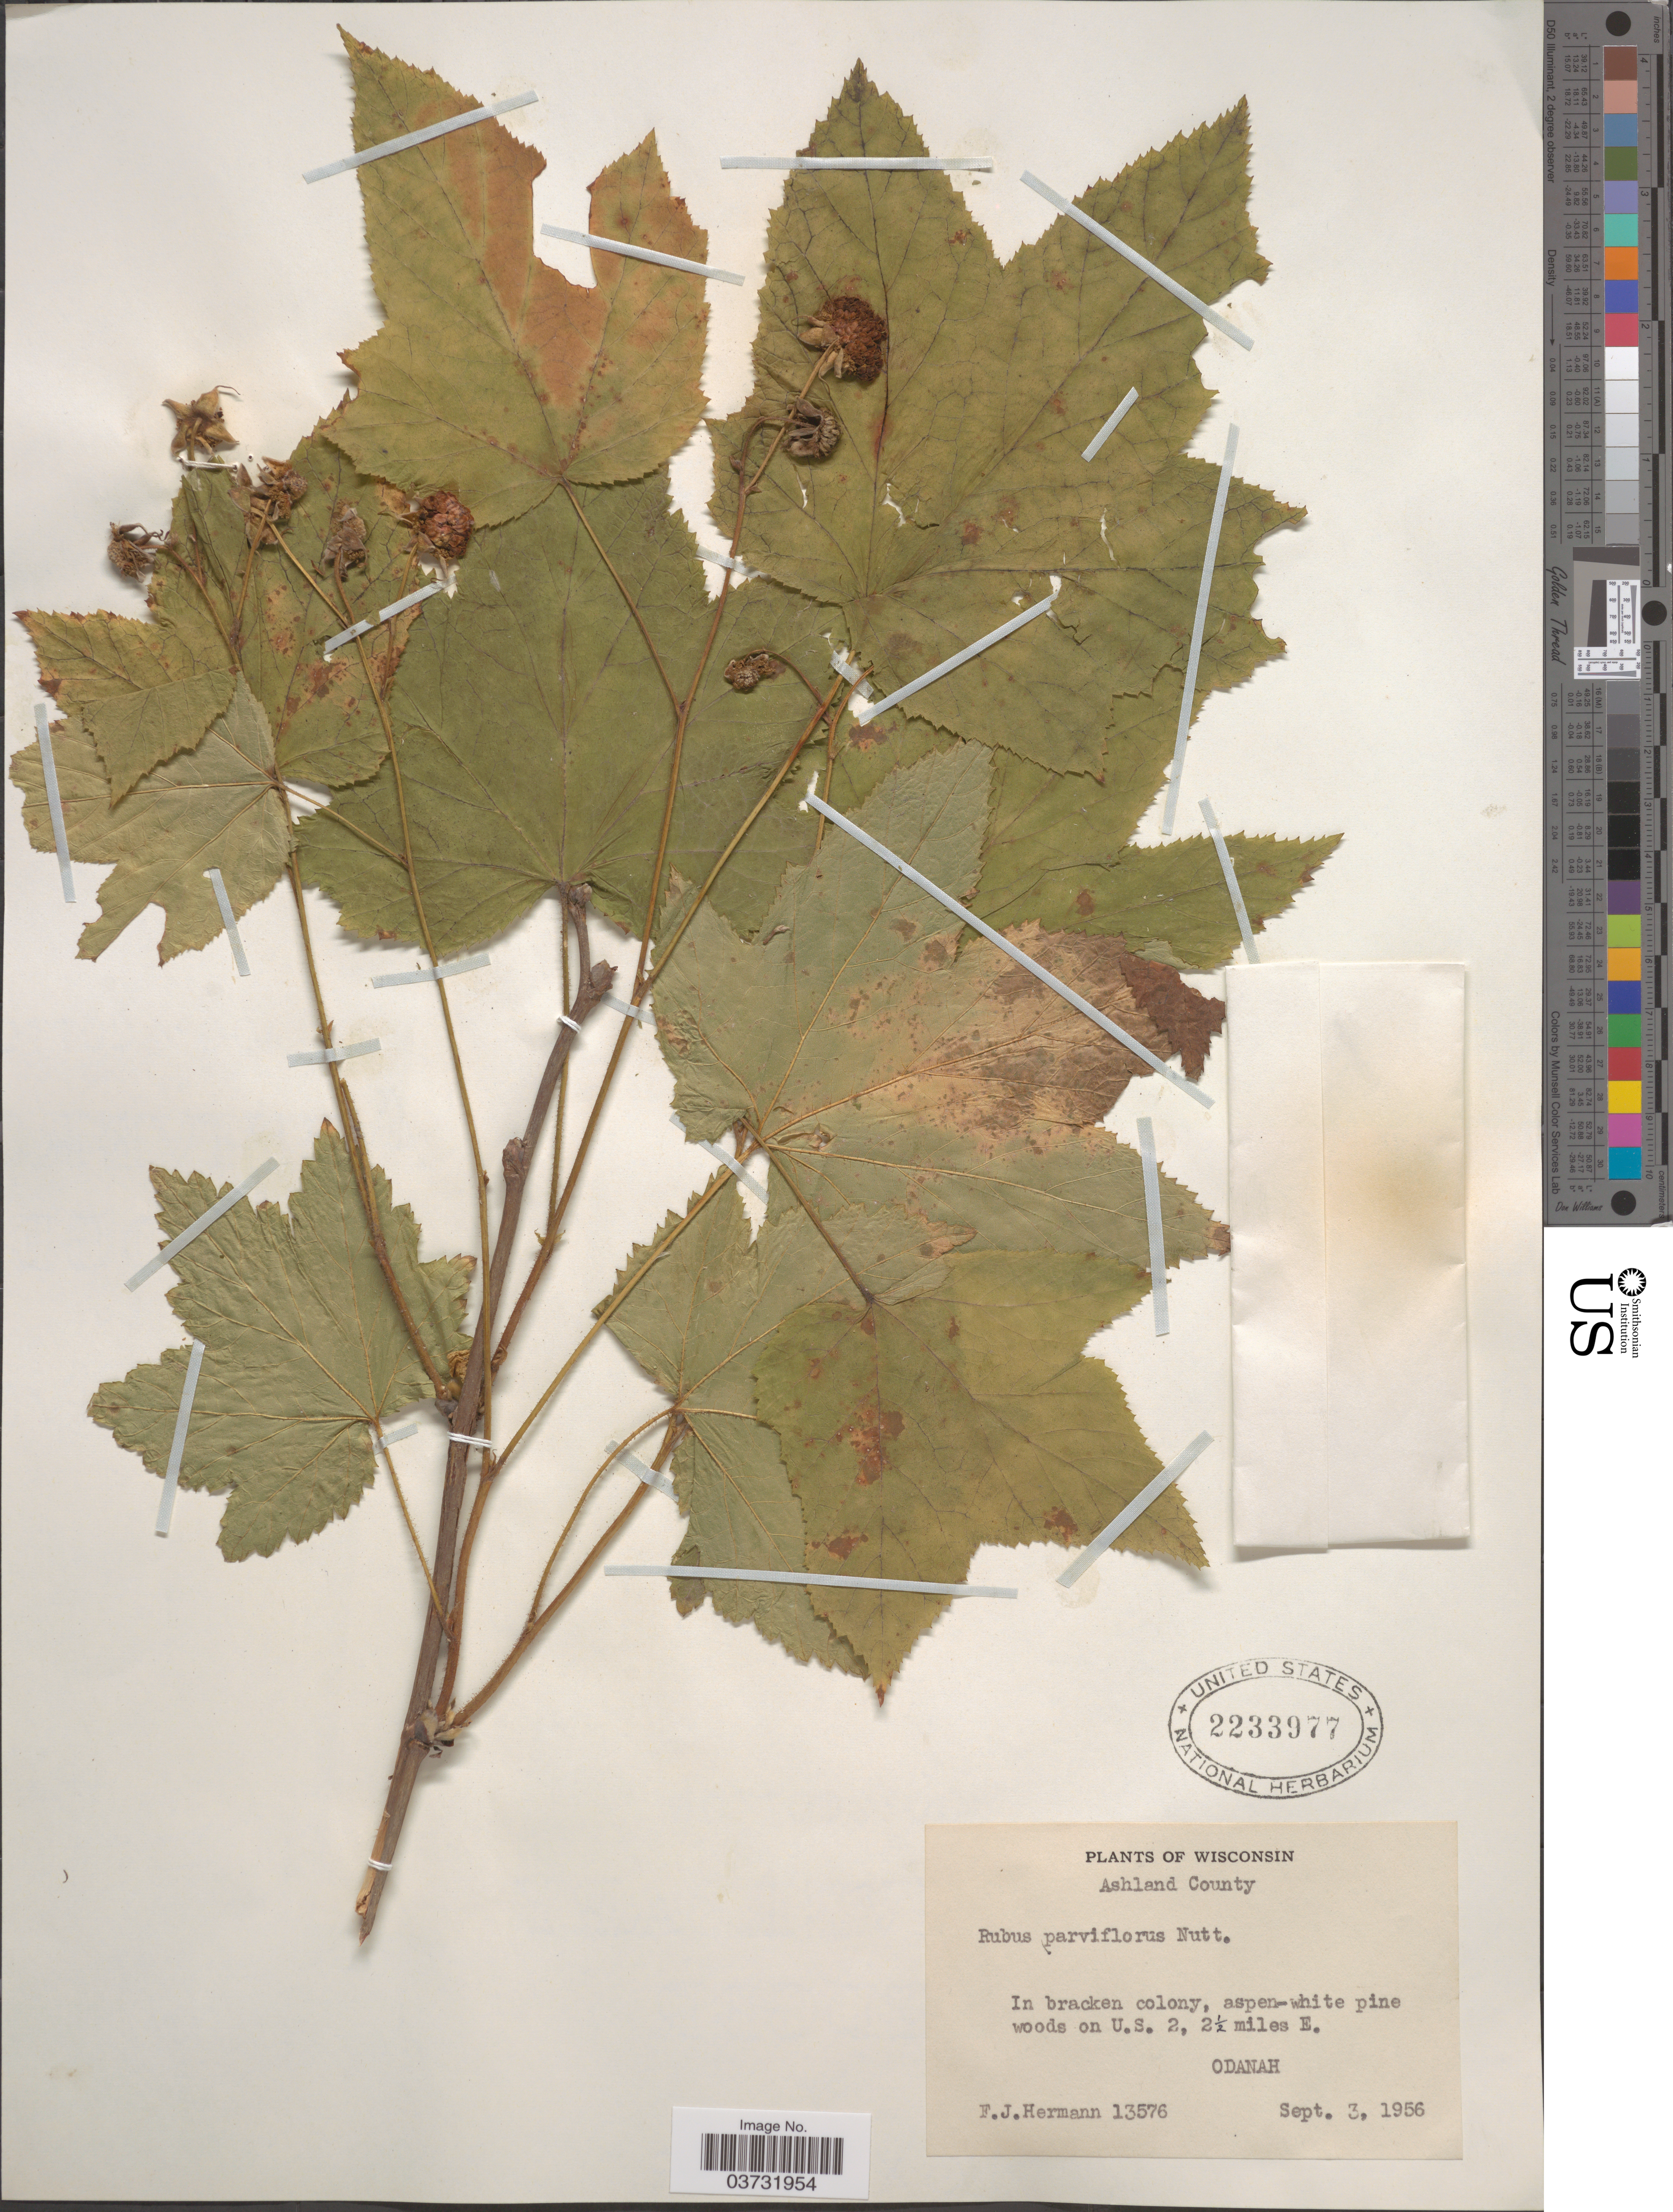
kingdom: Plantae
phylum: Tracheophyta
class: Magnoliopsida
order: Rosales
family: Rosaceae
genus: Rubus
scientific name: Rubus parviflorus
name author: Nutt.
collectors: F. J. Hermann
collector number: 13576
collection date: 1956-09-03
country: United States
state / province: Wisconsin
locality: Ashland County. In bracken colony, aspen-white pine woods on U.S. 2, 2½ miles E. Odanah.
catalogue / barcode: US 2233977